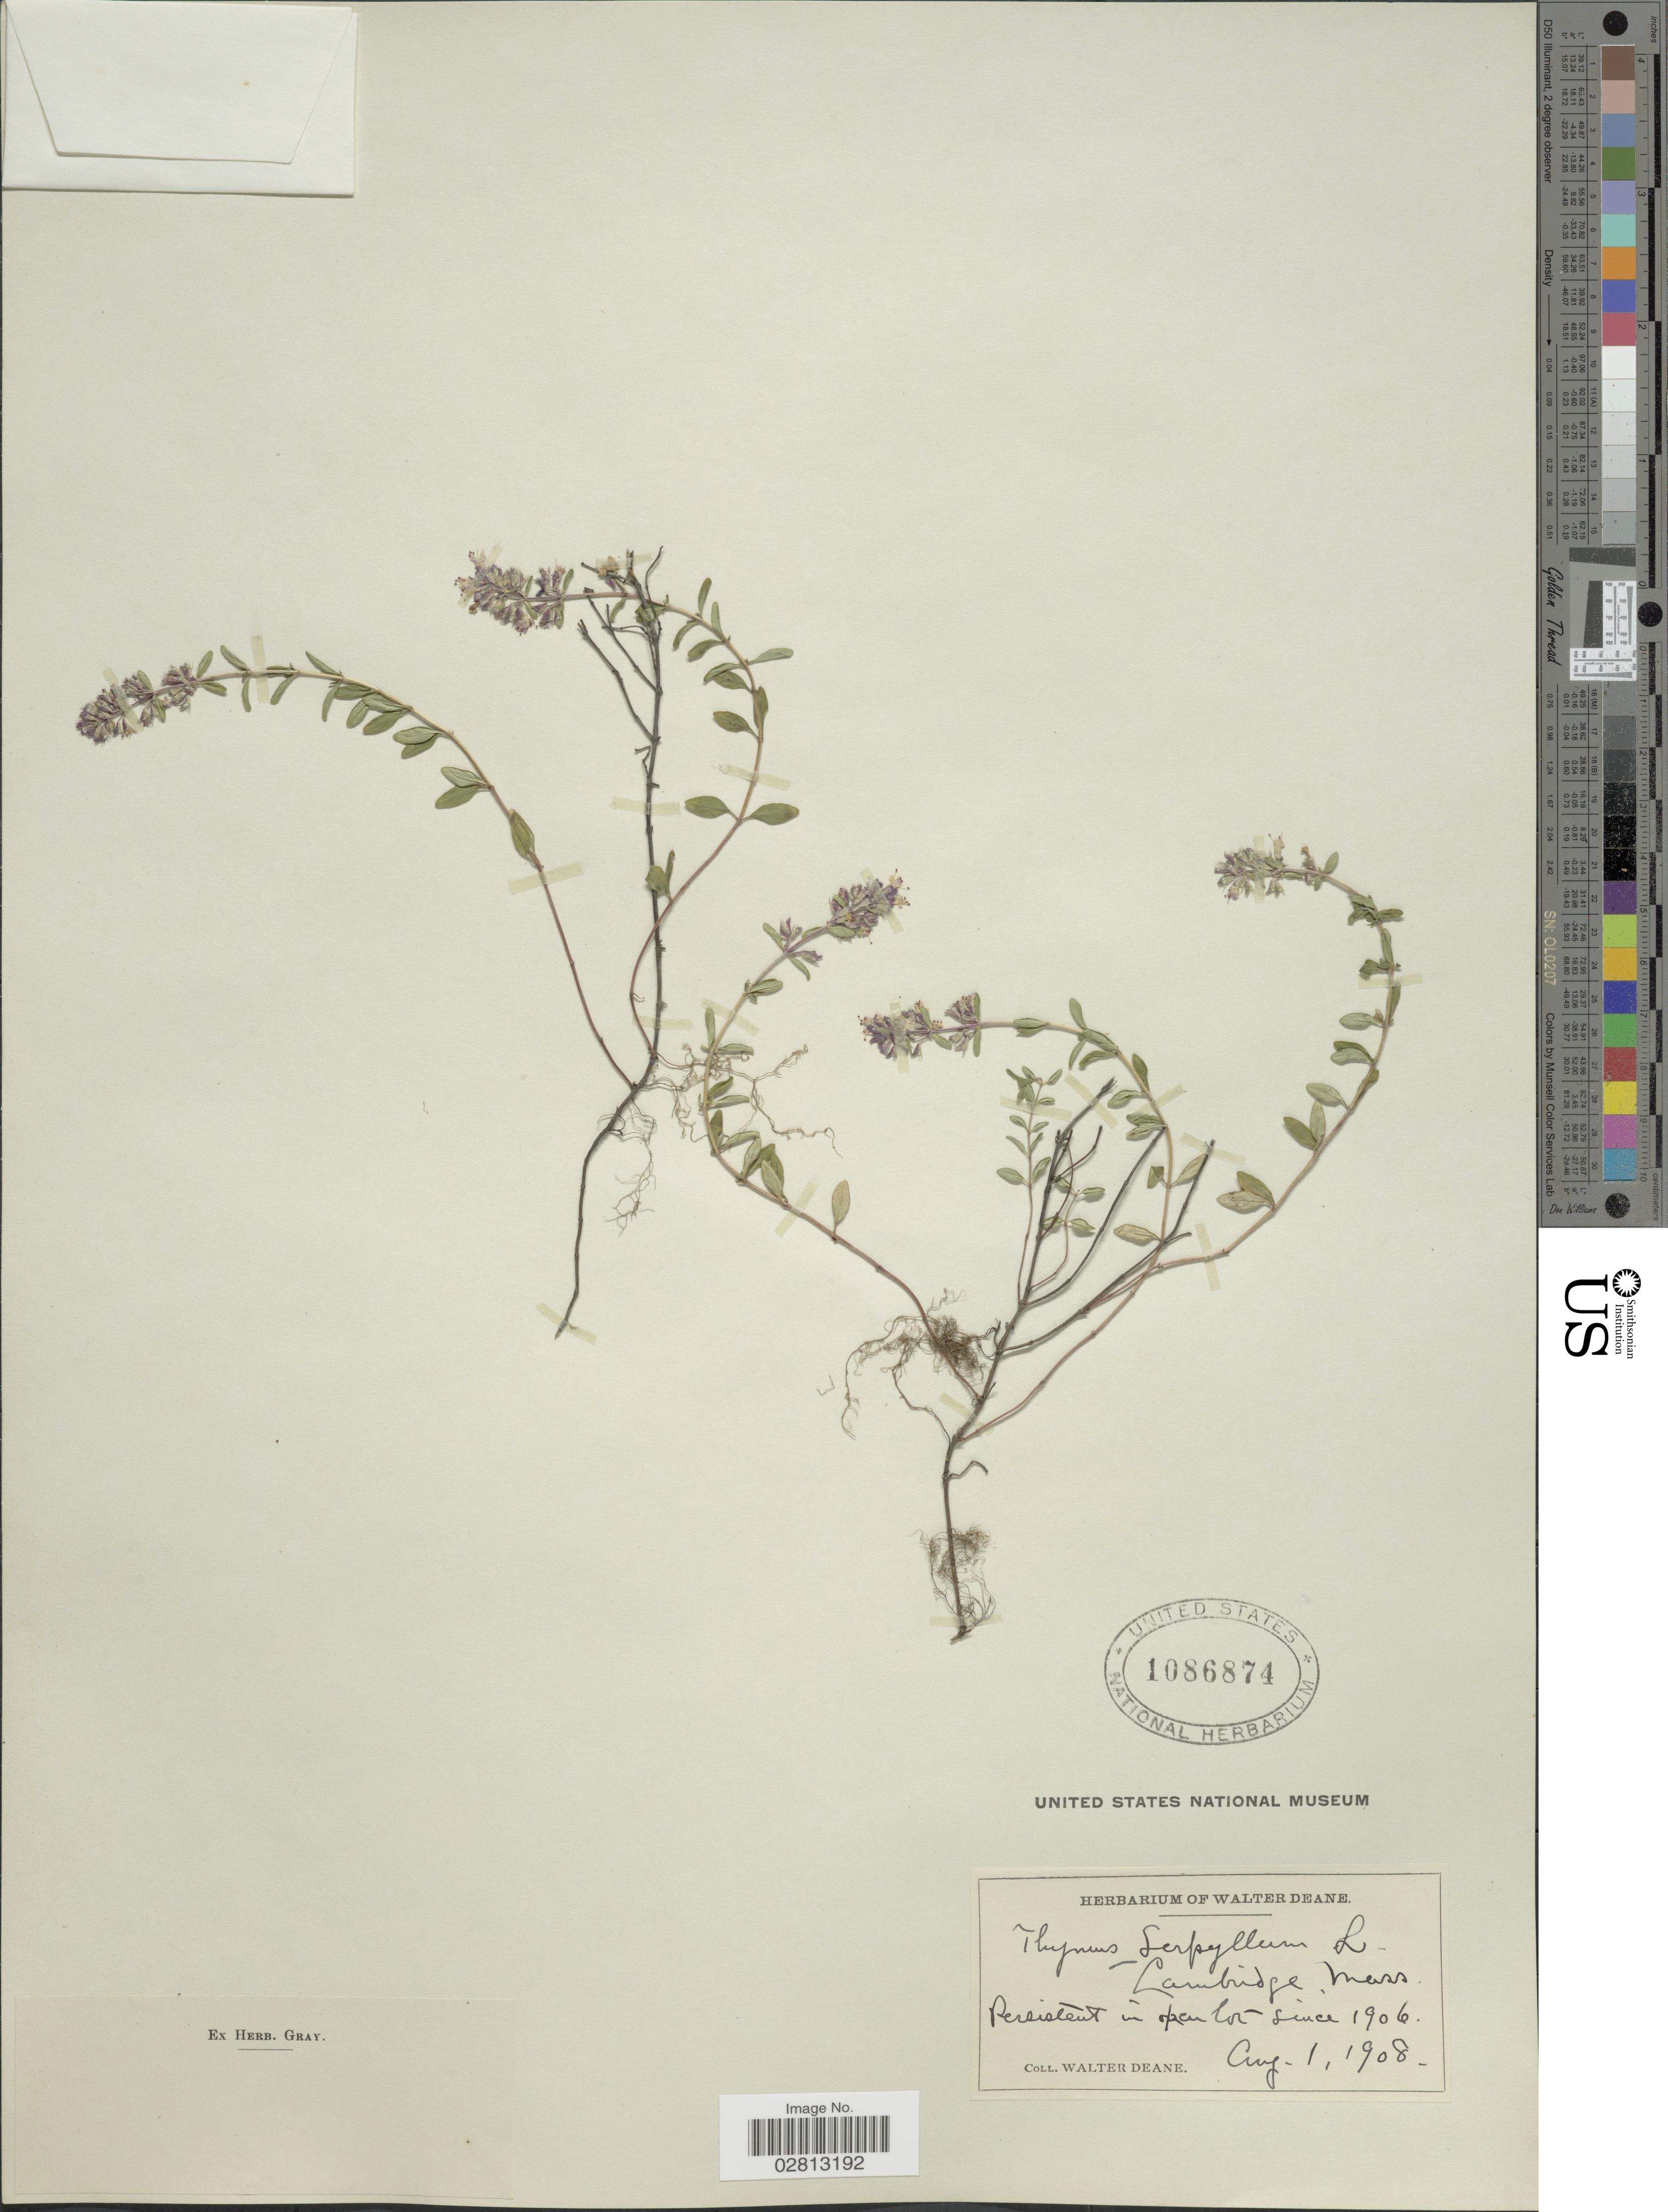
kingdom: Plantae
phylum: Tracheophyta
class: Magnoliopsida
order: Lamiales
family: Lamiaceae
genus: Thymus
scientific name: Thymus serpyllum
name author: L.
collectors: W. Deane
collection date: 1908-08-01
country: United States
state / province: Massachusetts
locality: Cambridge.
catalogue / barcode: US 1086874